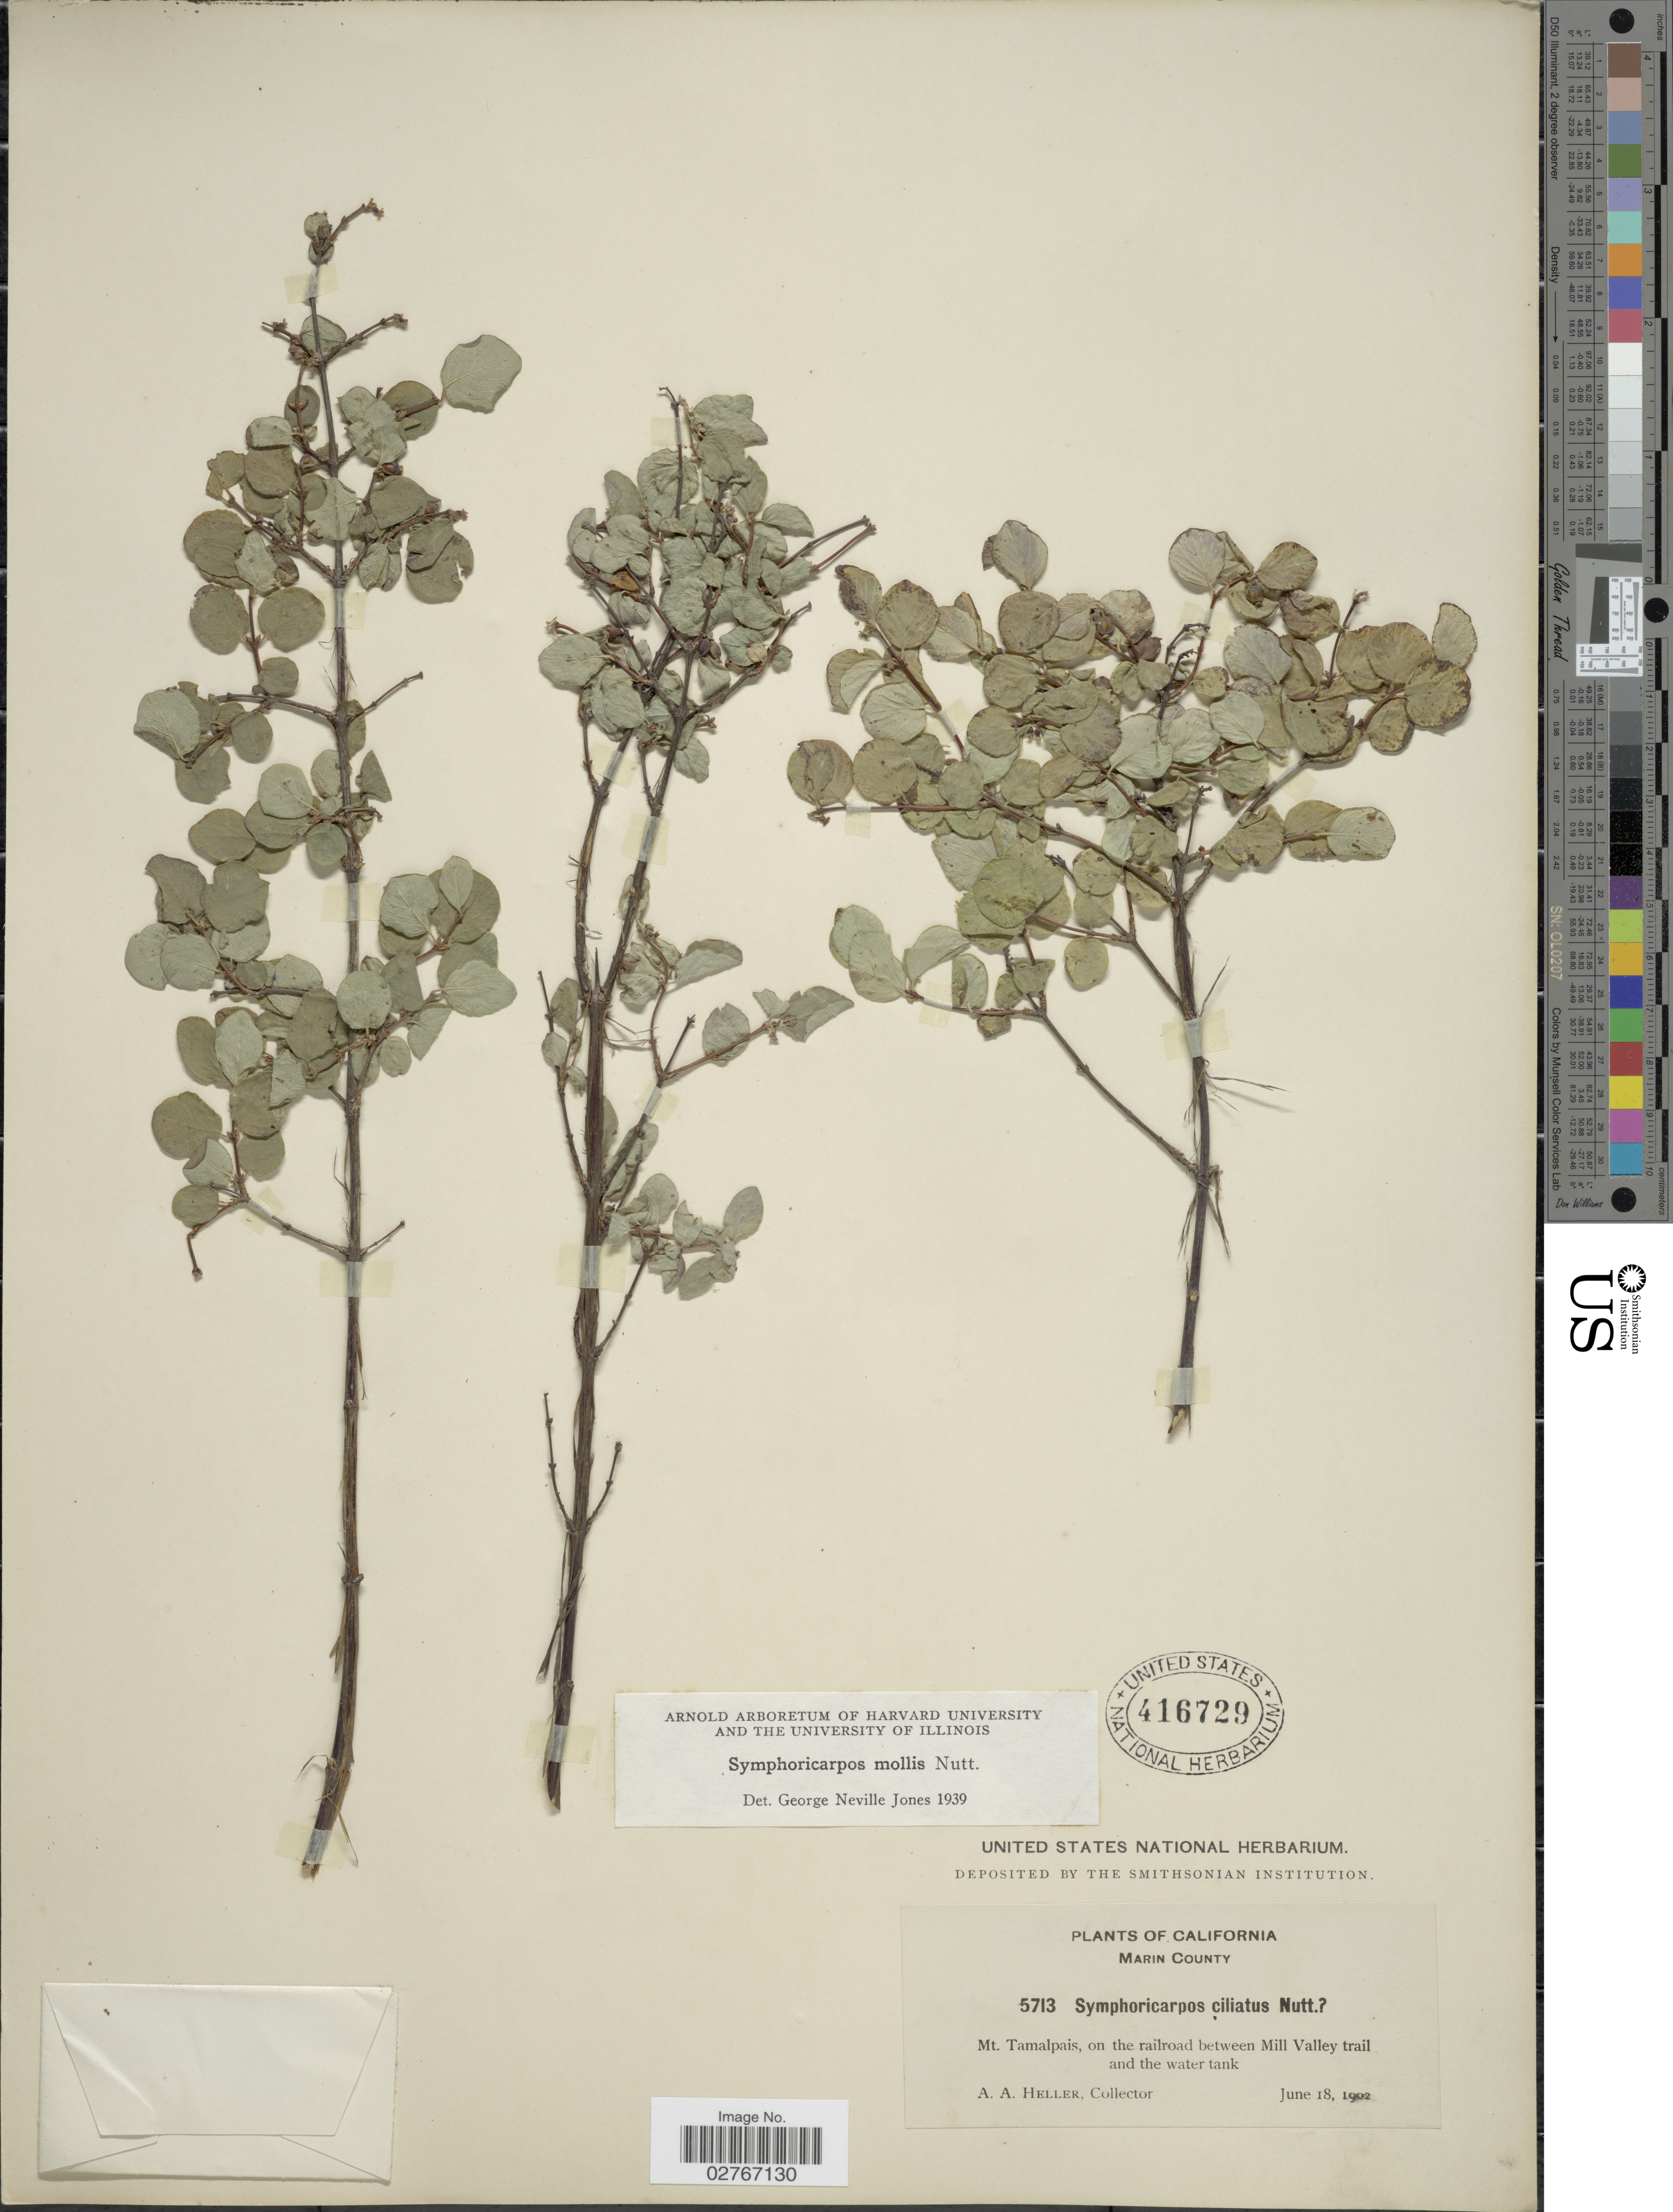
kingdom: Plantae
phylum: Tracheophyta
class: Magnoliopsida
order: Dipsacales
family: Caprifoliaceae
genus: Symphoricarpos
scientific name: Symphoricarpos mollis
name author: Nutt.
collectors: A. A. Heller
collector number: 5713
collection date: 1902-06-18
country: United States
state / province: California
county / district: Marin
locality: Mt. Tamalpais, on the railroad between Mill Valley trail and the water tank.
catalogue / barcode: US 416729